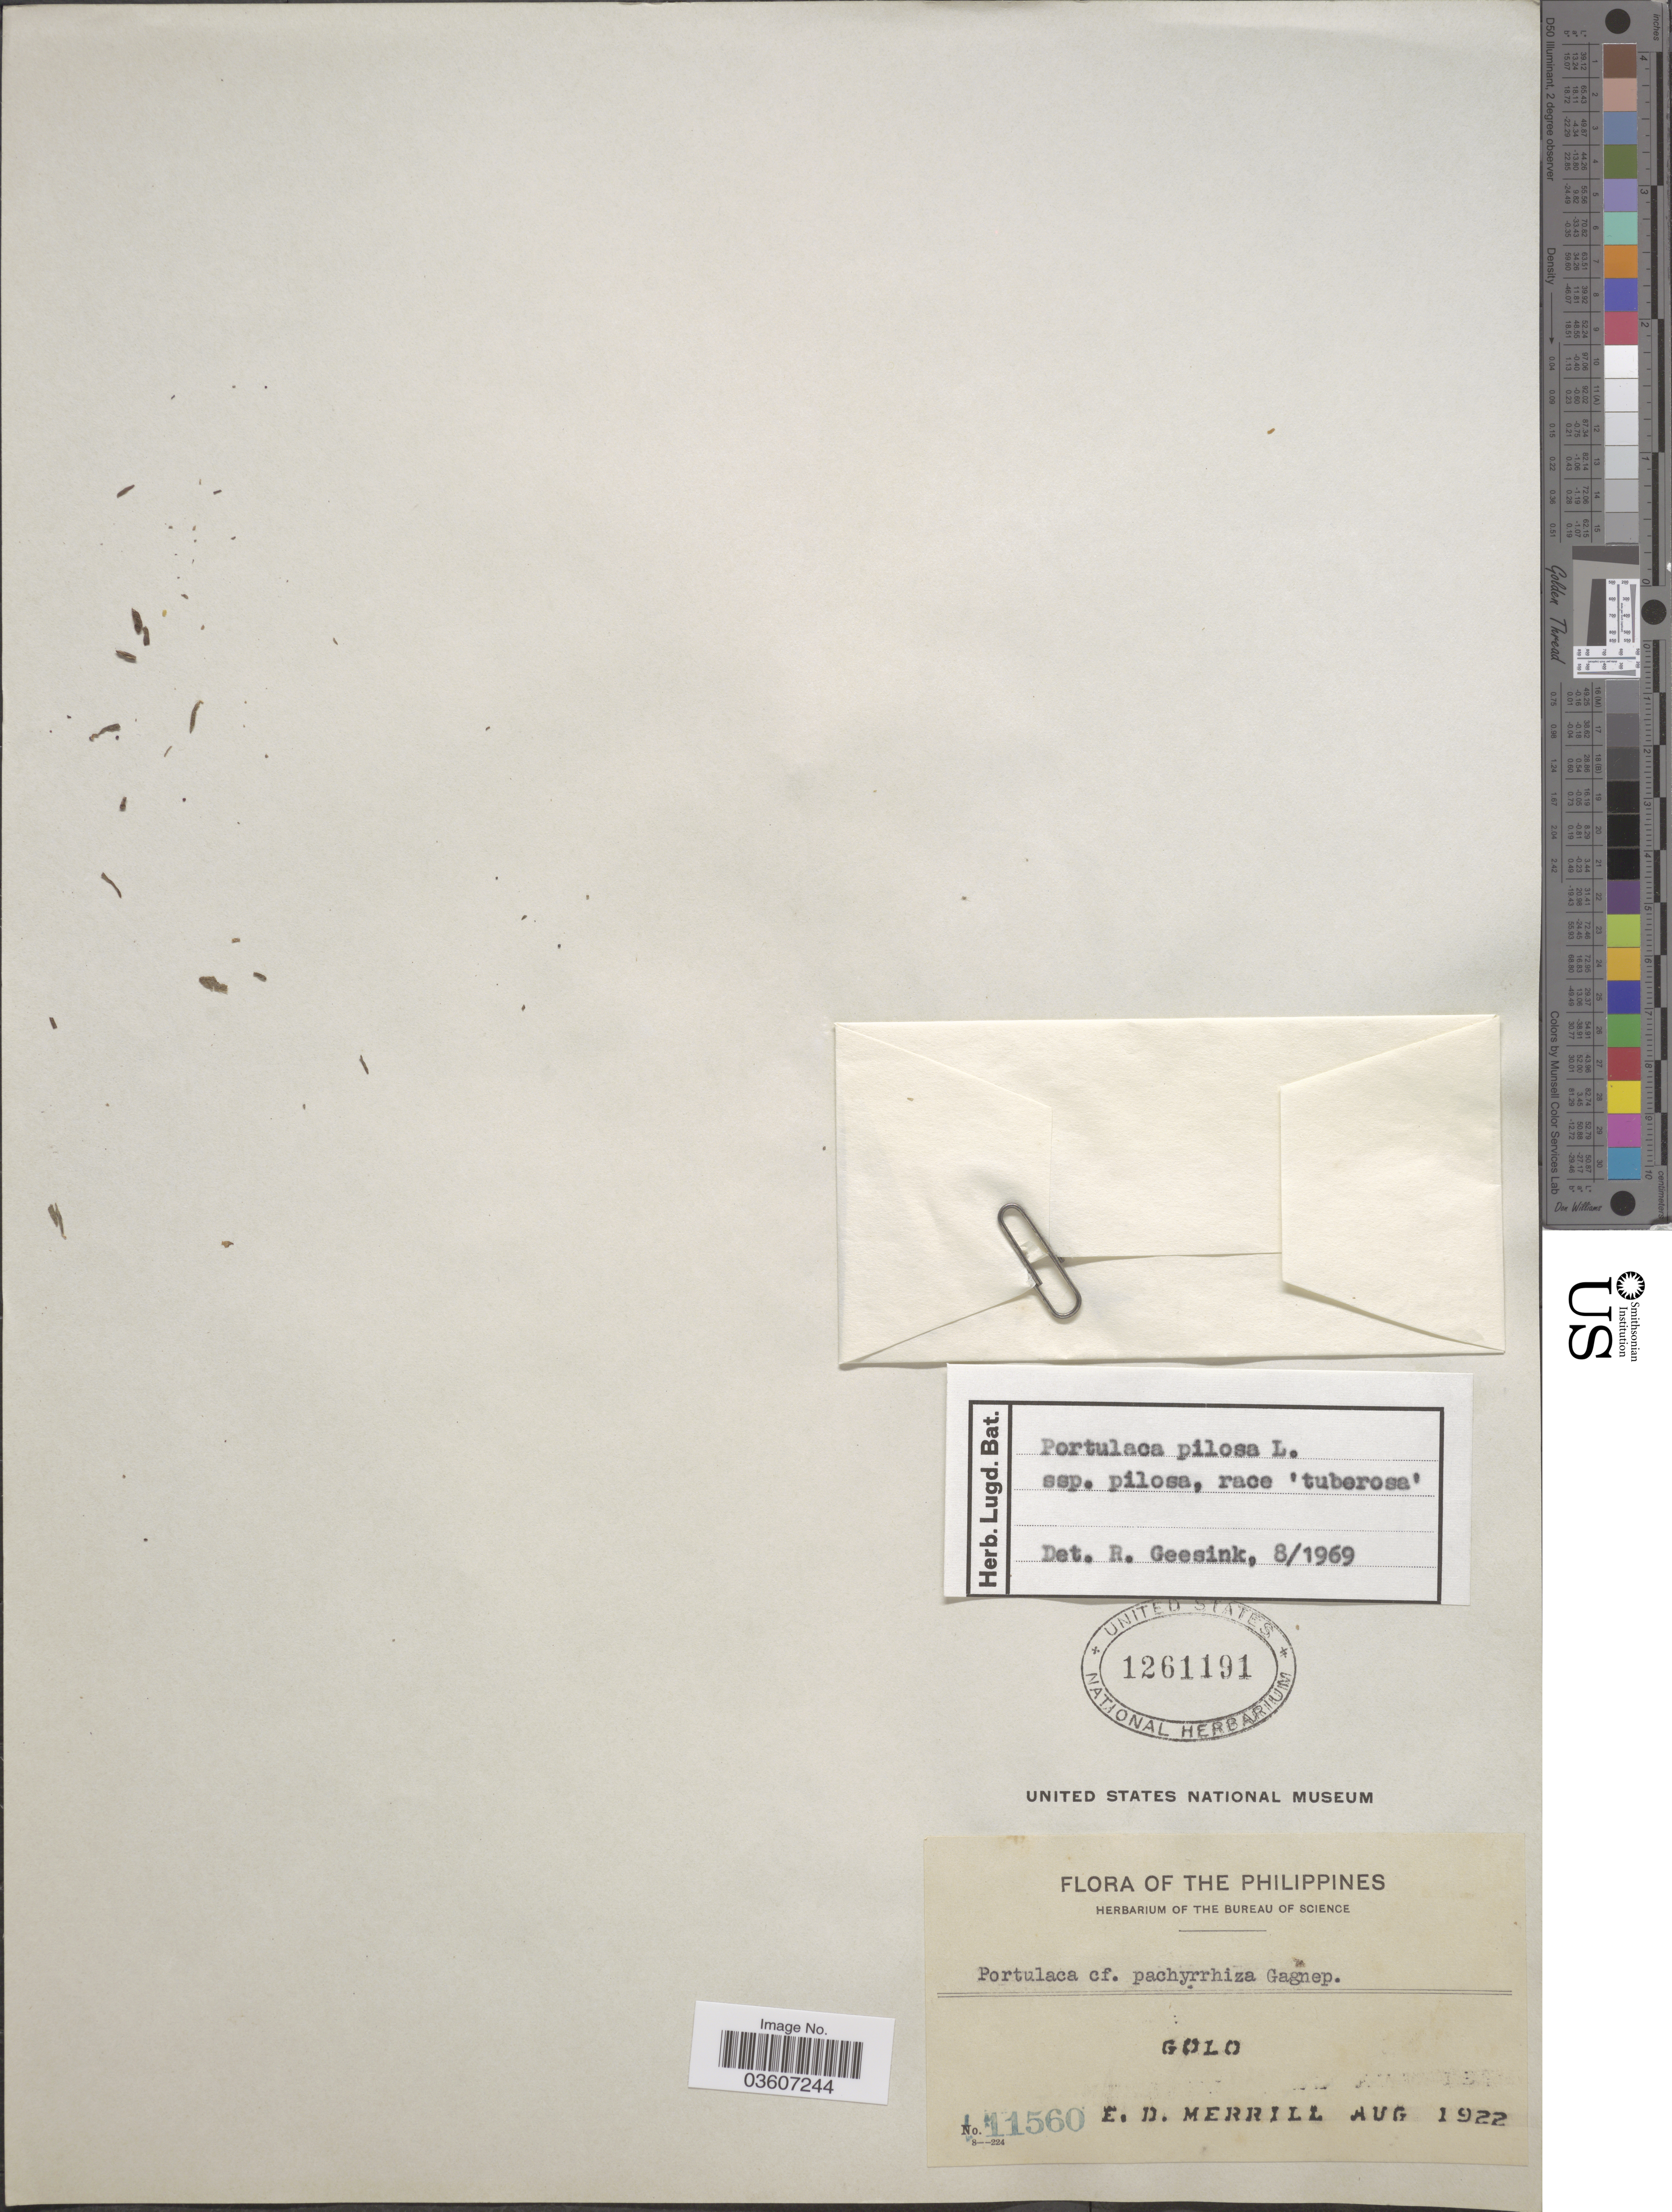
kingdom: Plantae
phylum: Tracheophyta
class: Magnoliopsida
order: Caryophyllales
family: Portulacaceae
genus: Portulaca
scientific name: Portulaca pilosa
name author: L.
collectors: E. D. Merrill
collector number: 11560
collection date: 1922-08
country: Philippines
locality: Golo.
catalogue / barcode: US 1261191